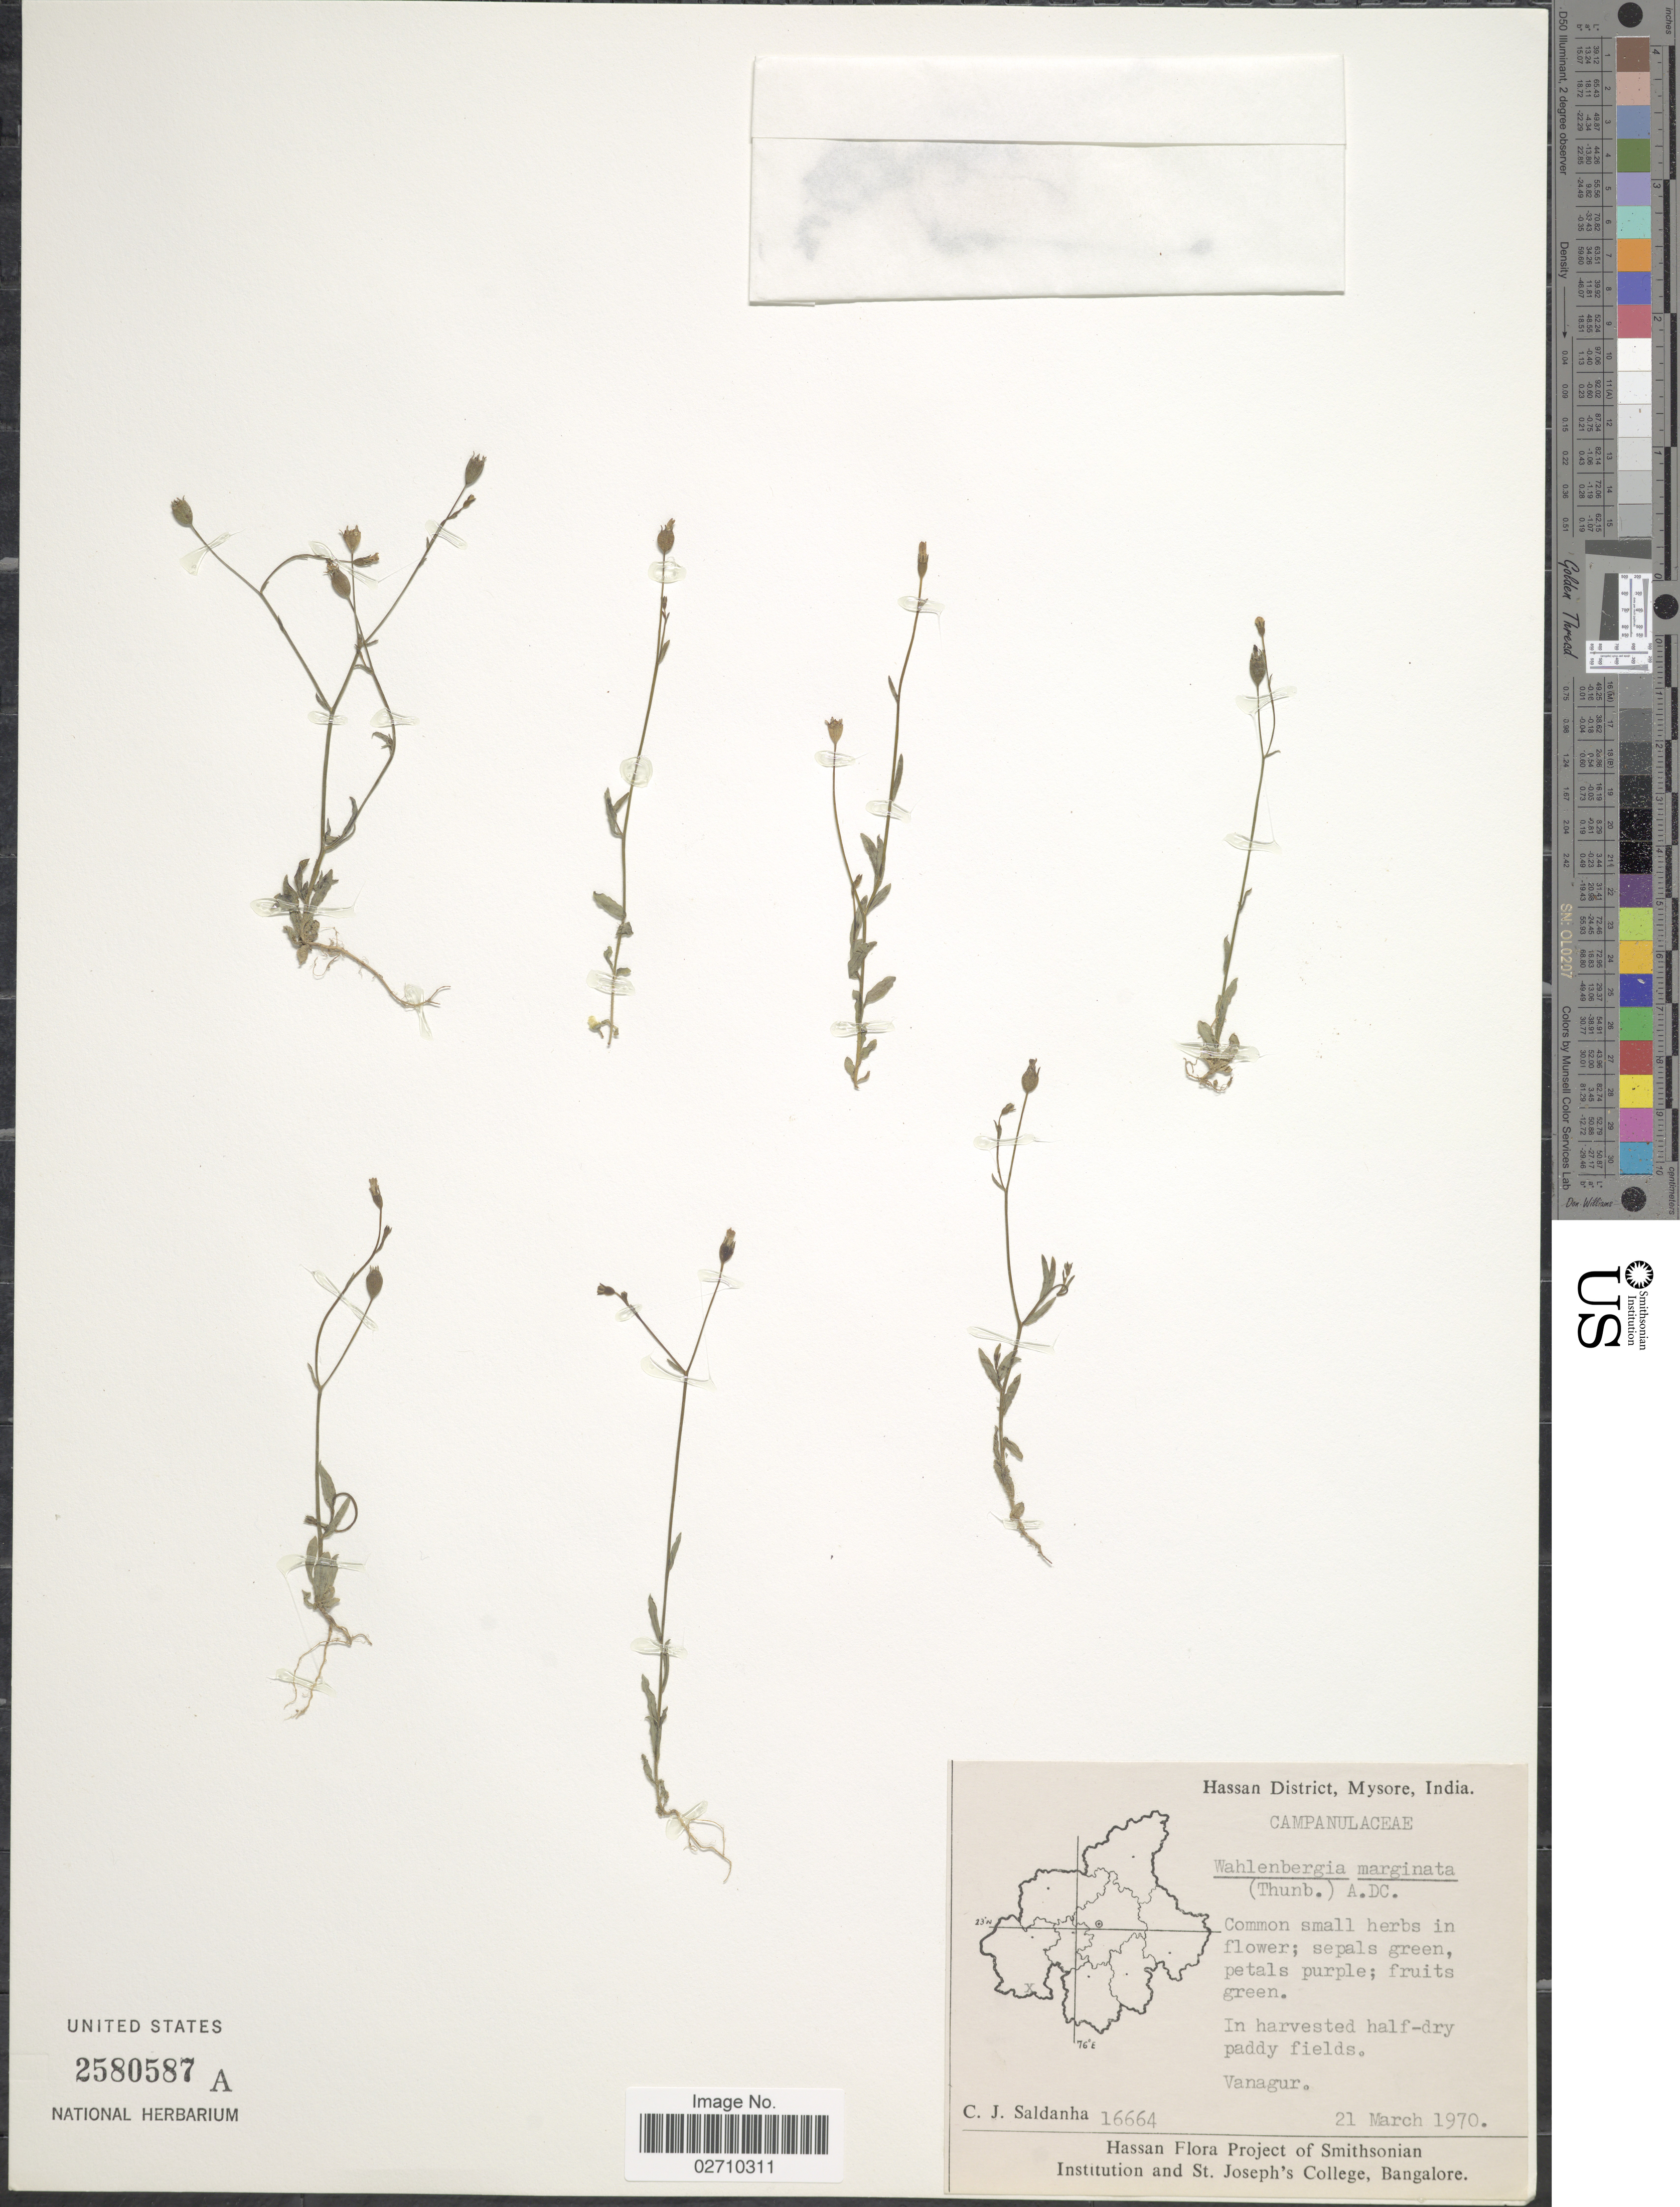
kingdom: Plantae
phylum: Tracheophyta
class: Magnoliopsida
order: Asterales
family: Campanulaceae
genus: Wahlenbergia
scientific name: Wahlenbergia marginata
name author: (Thunb.) A. DC.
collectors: C. J. Saldanha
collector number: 16664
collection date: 1970-03-21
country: India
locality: Hassan District, Mysore. In harvested half-dry paddy fields. Vanagur.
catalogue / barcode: US 2580587A